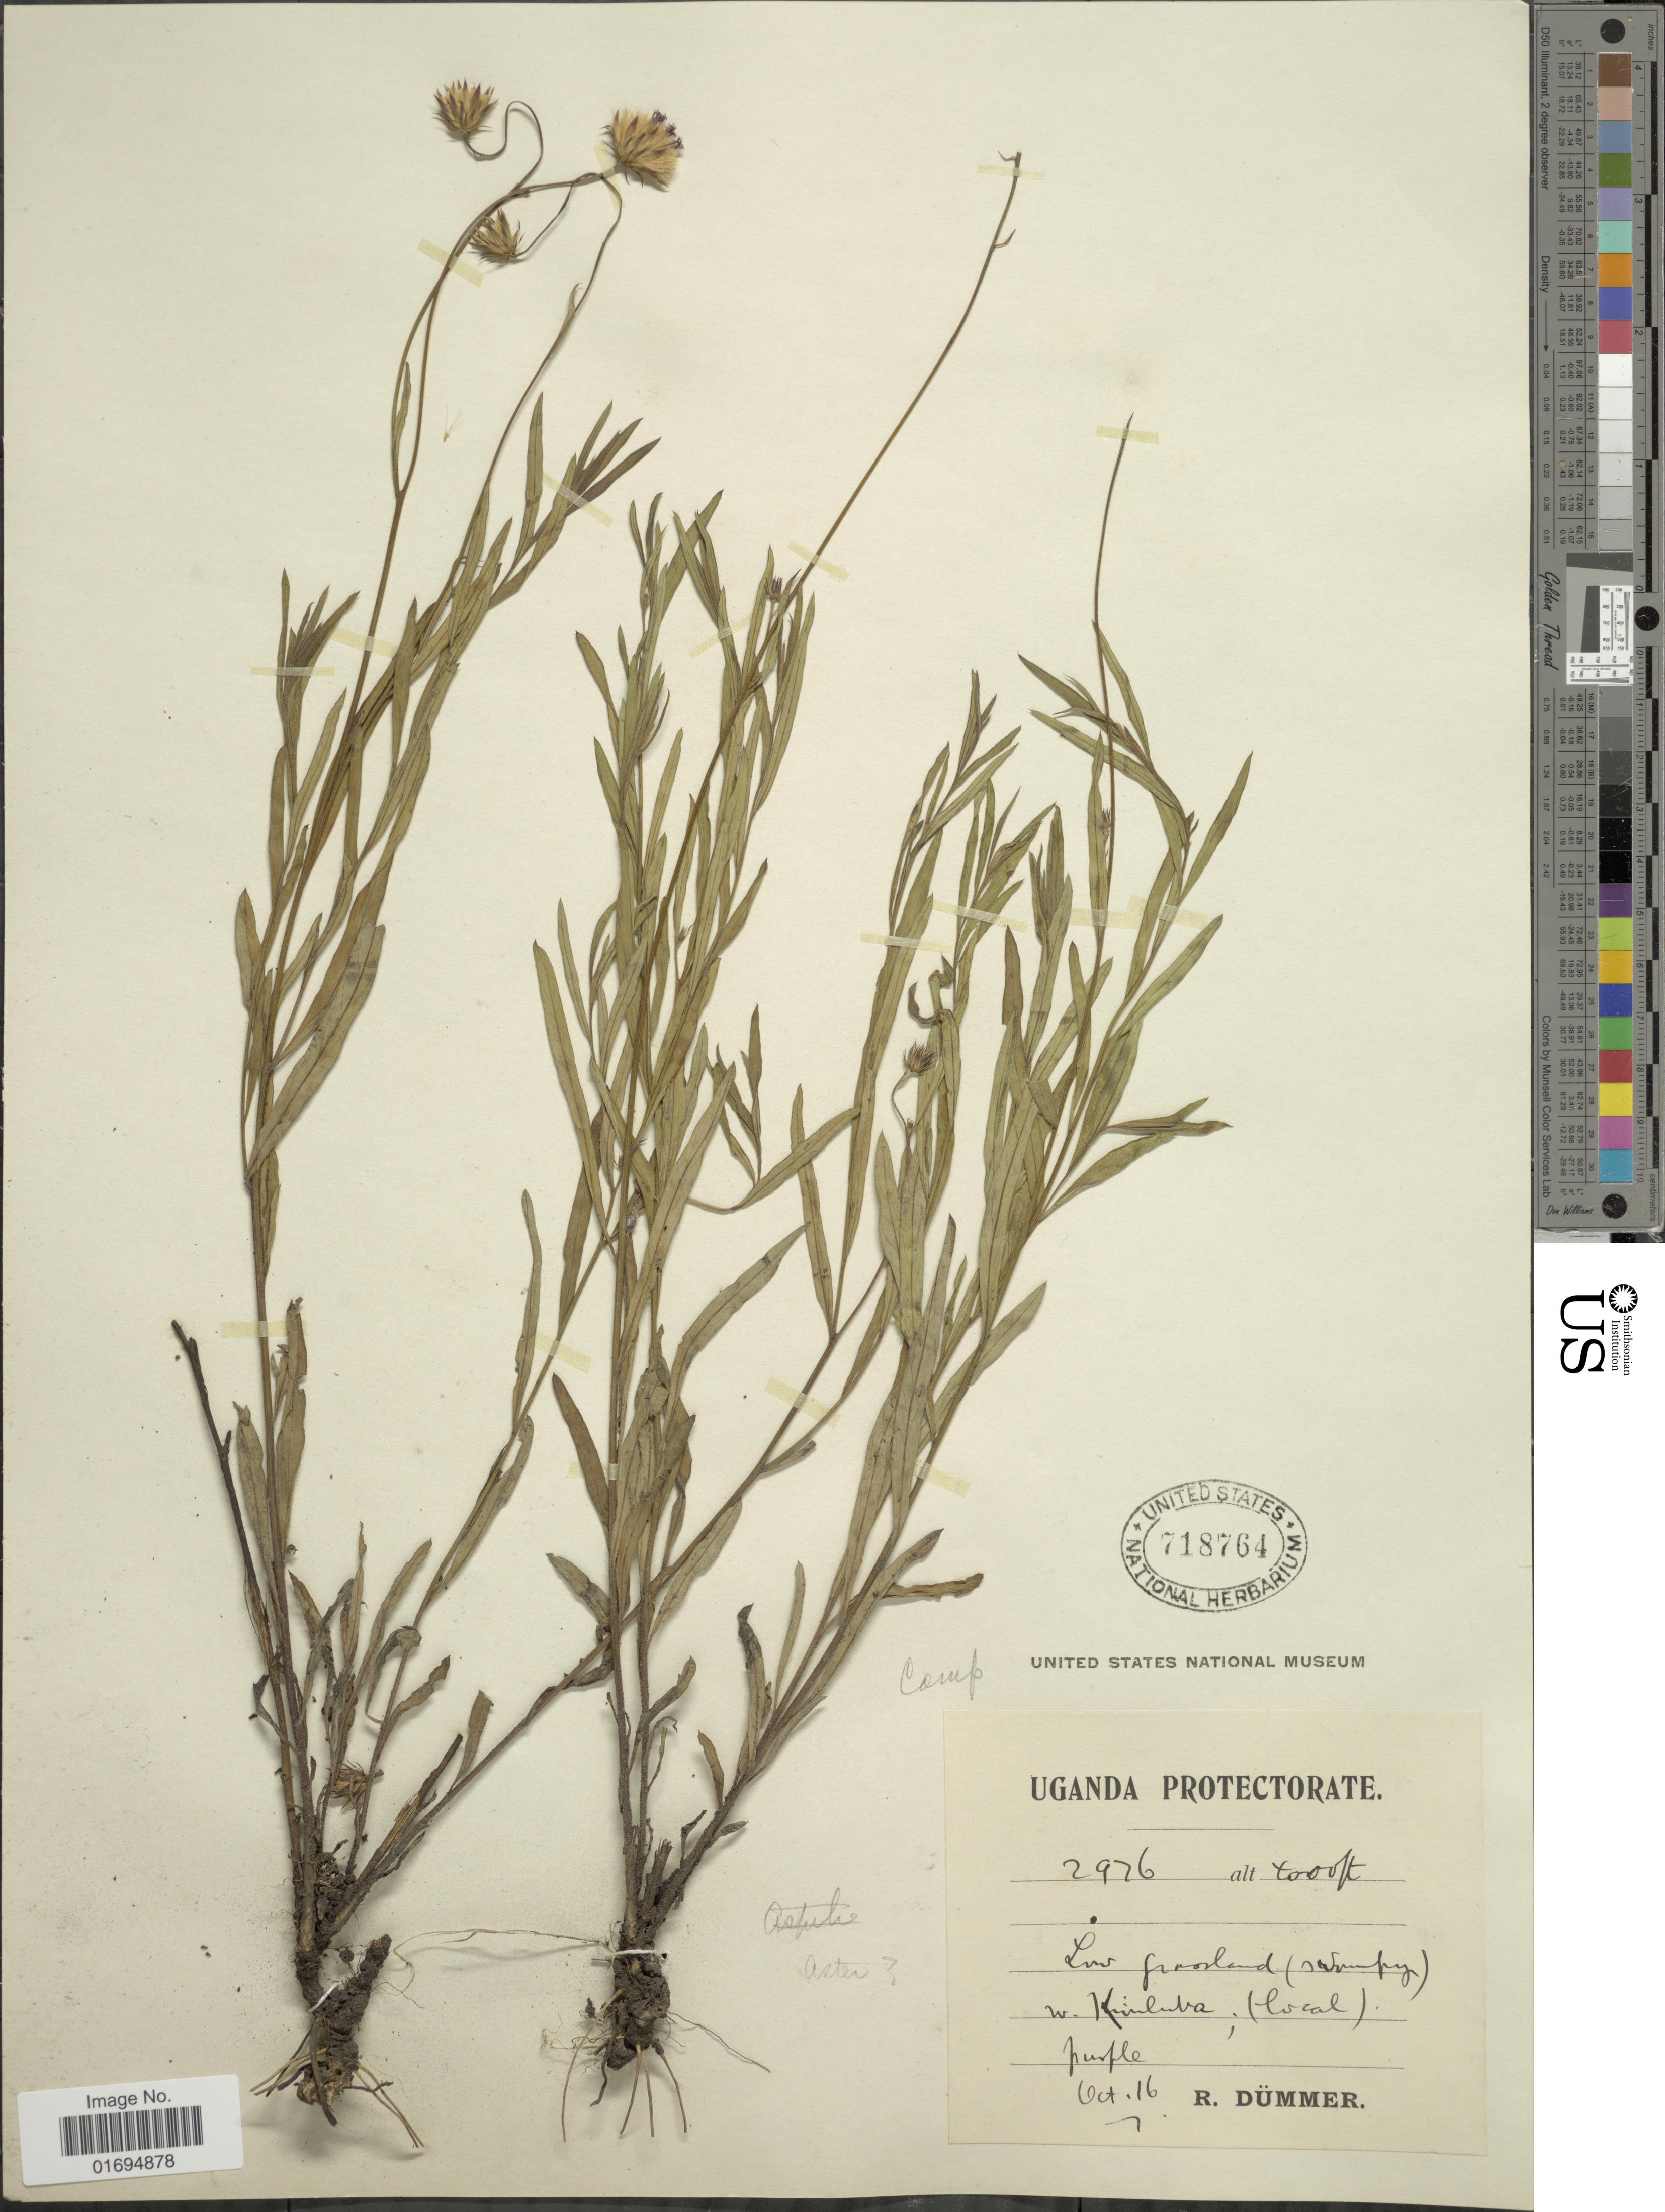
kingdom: Plantae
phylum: Tracheophyta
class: Magnoliopsida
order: Asterales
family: Asteraceae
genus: Felicia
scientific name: Felicia sp.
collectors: R. Dümmer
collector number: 2976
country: Uganda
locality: W. Kinluba [interpreted]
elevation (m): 1219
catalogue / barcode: US 718764